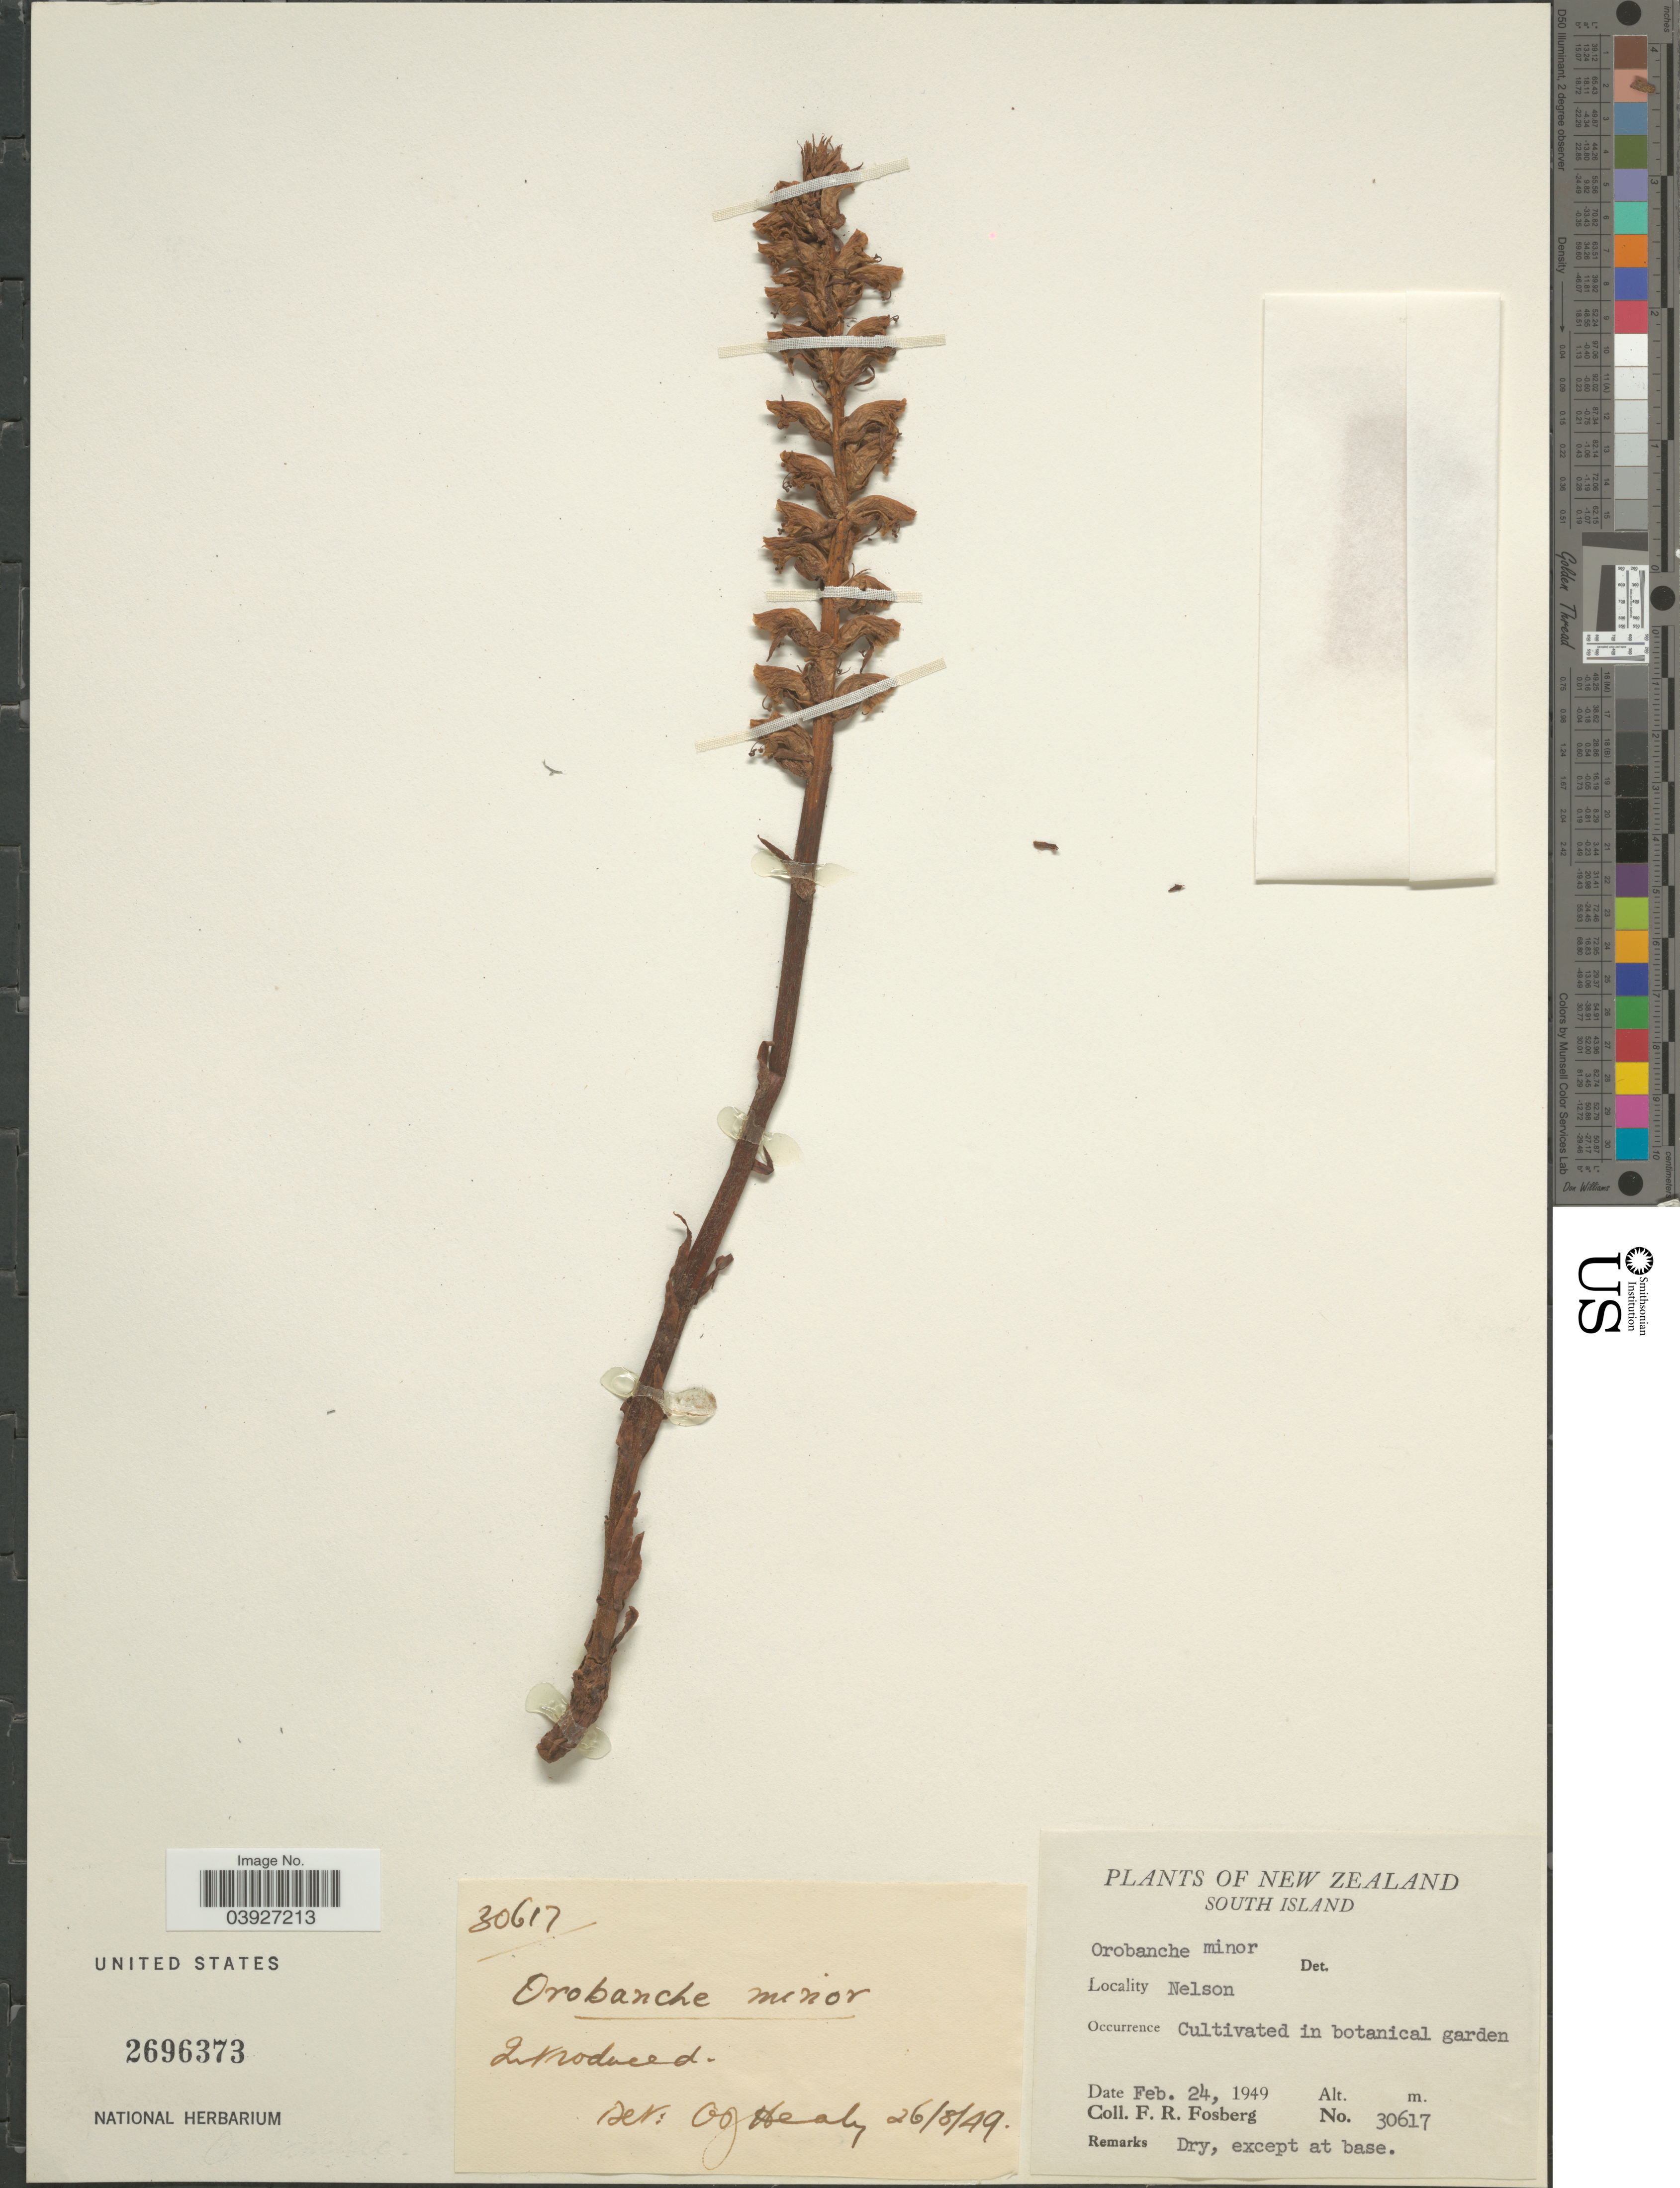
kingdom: Plantae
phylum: Tracheophyta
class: Magnoliopsida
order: Lamiales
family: Orobanchaceae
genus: Orobanche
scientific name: Orobanche minor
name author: Sm.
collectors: F. R. Fosberg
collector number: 30617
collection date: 1949-02-24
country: New Zealand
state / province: Nelson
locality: South Island. Nelson. Cultivated in botanical garden.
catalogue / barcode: US 2696373